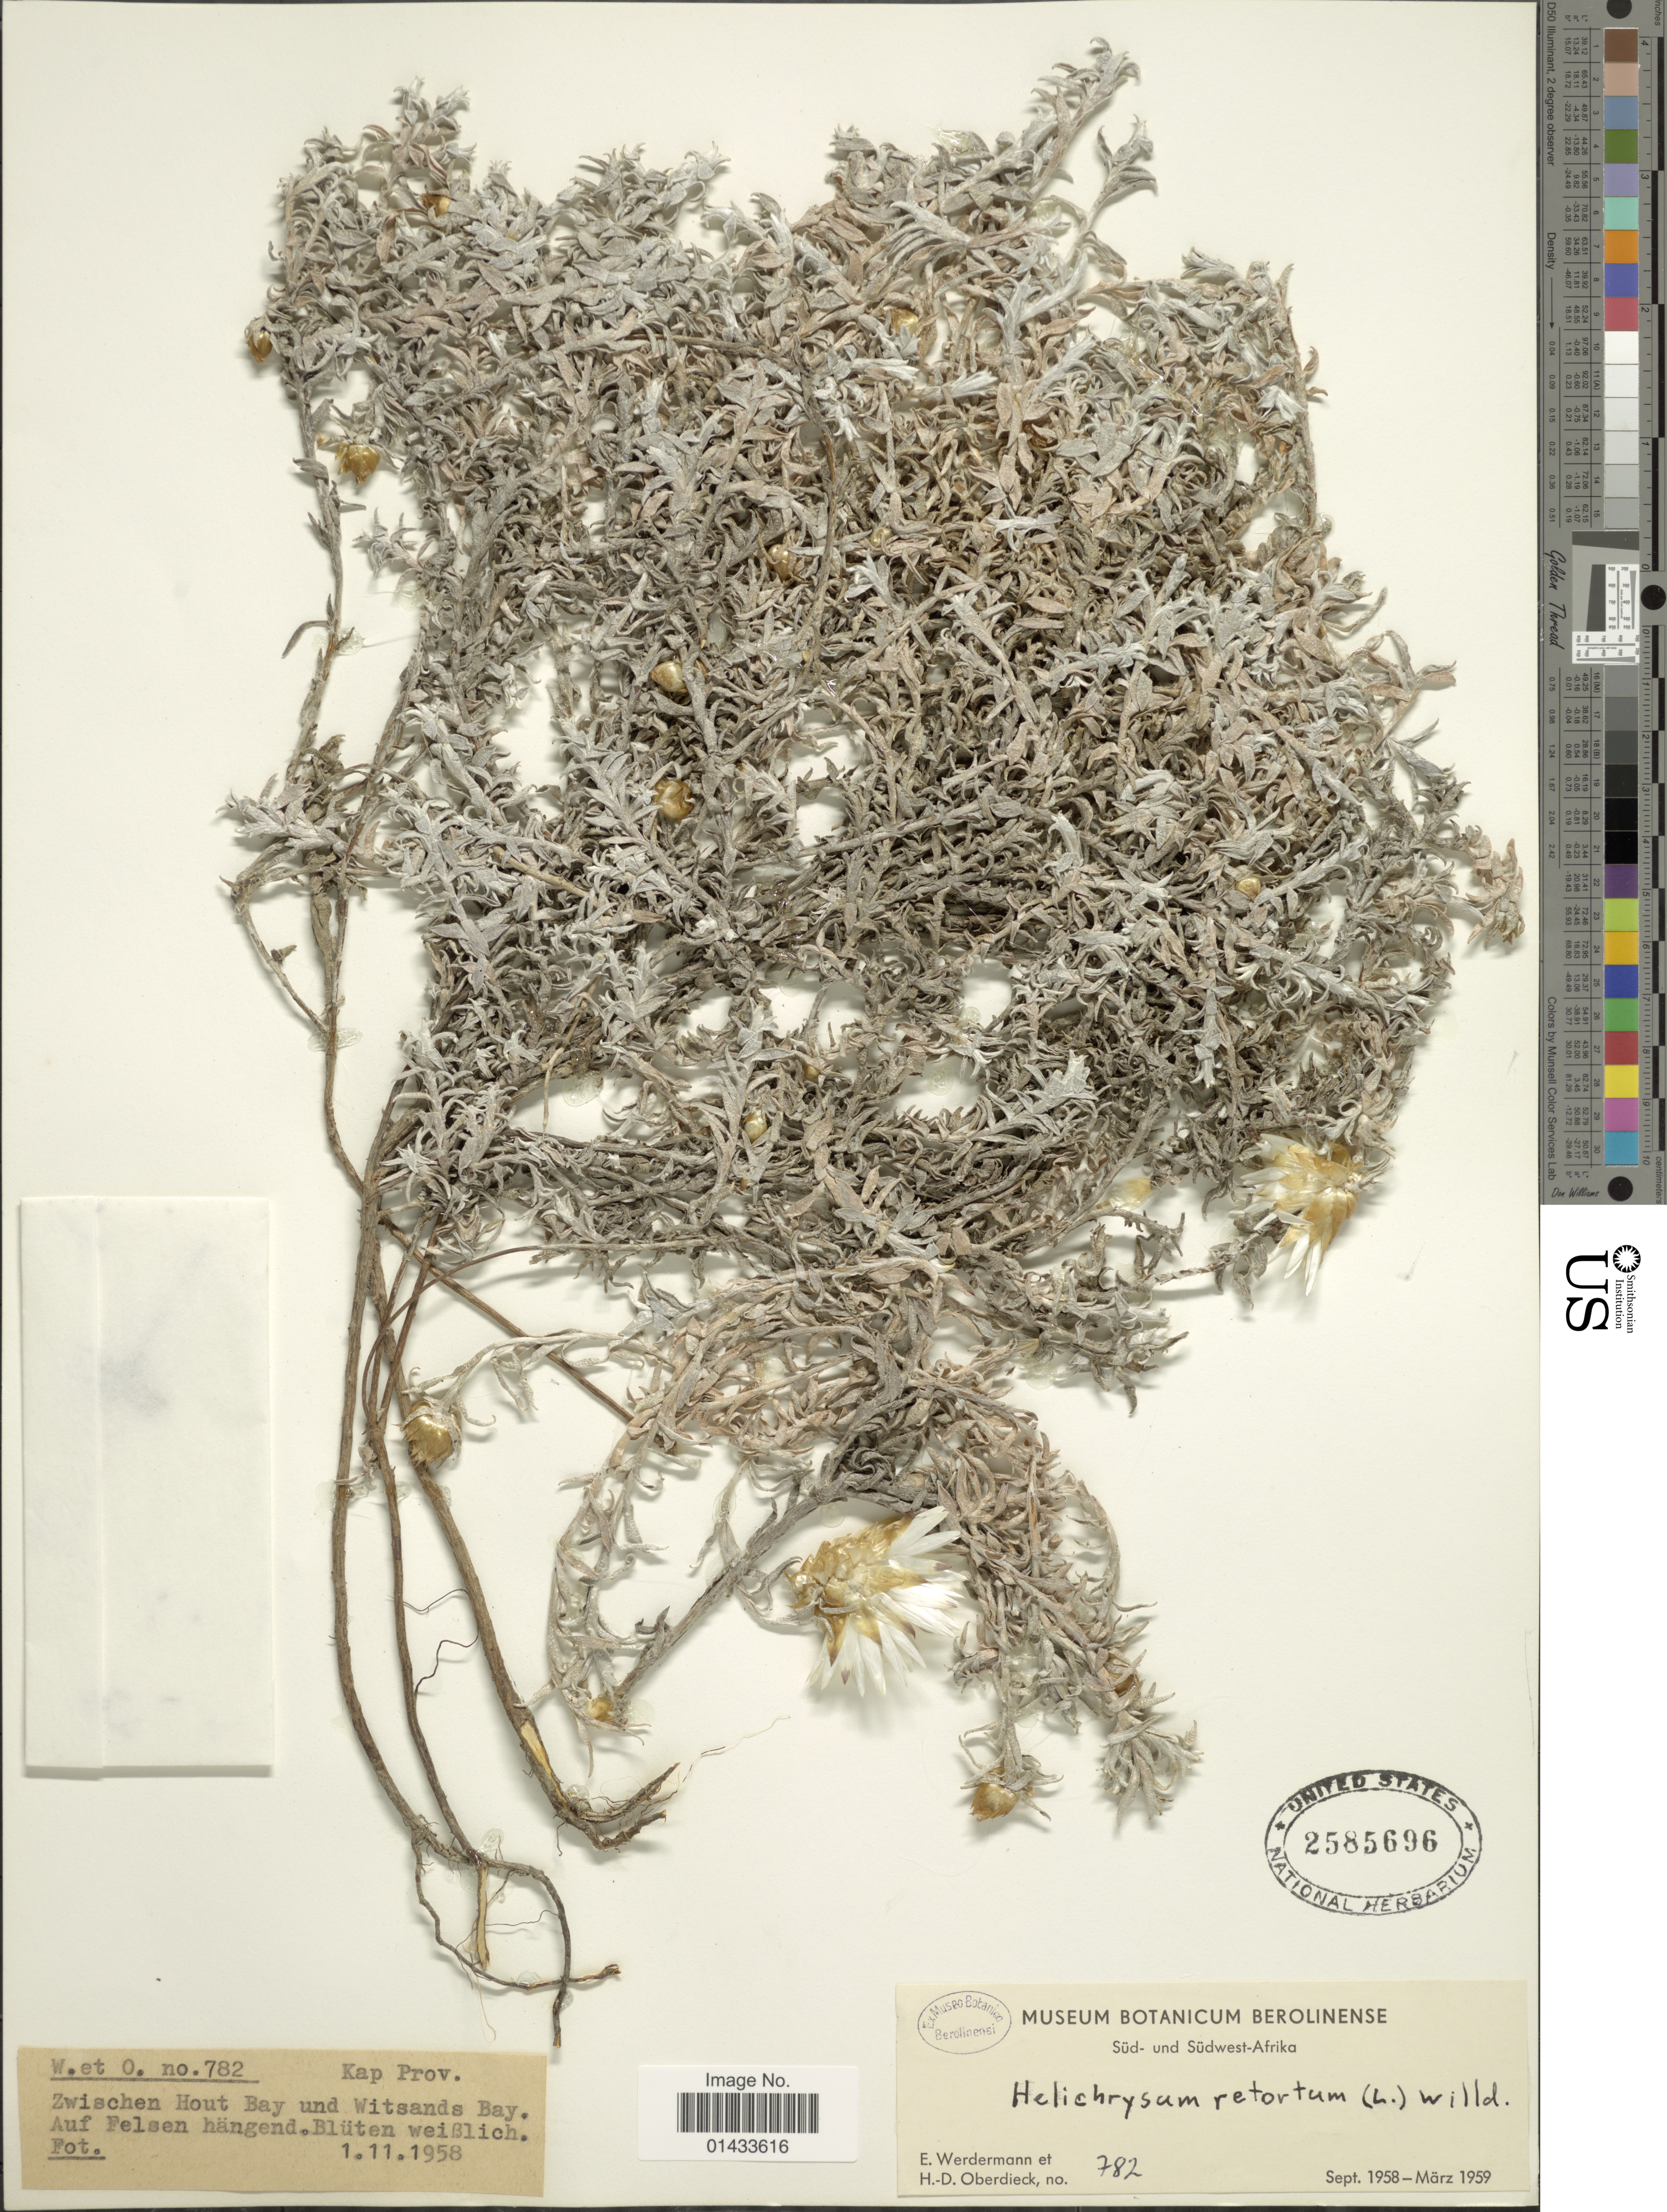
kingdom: Plantae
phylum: Tracheophyta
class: Magnoliopsida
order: Asterales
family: Asteraceae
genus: Helichrysum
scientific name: Helichrysum retortum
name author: (L.) Willd.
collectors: E. Werdermann & H. Oberdieck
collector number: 782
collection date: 1958-11-01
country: South Africa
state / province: Western Cape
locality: Kap Prov., Zwischen Hout Bay und Witsands Bay, Auf Felsen hangend, Bluten weiblich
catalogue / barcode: US 2585696